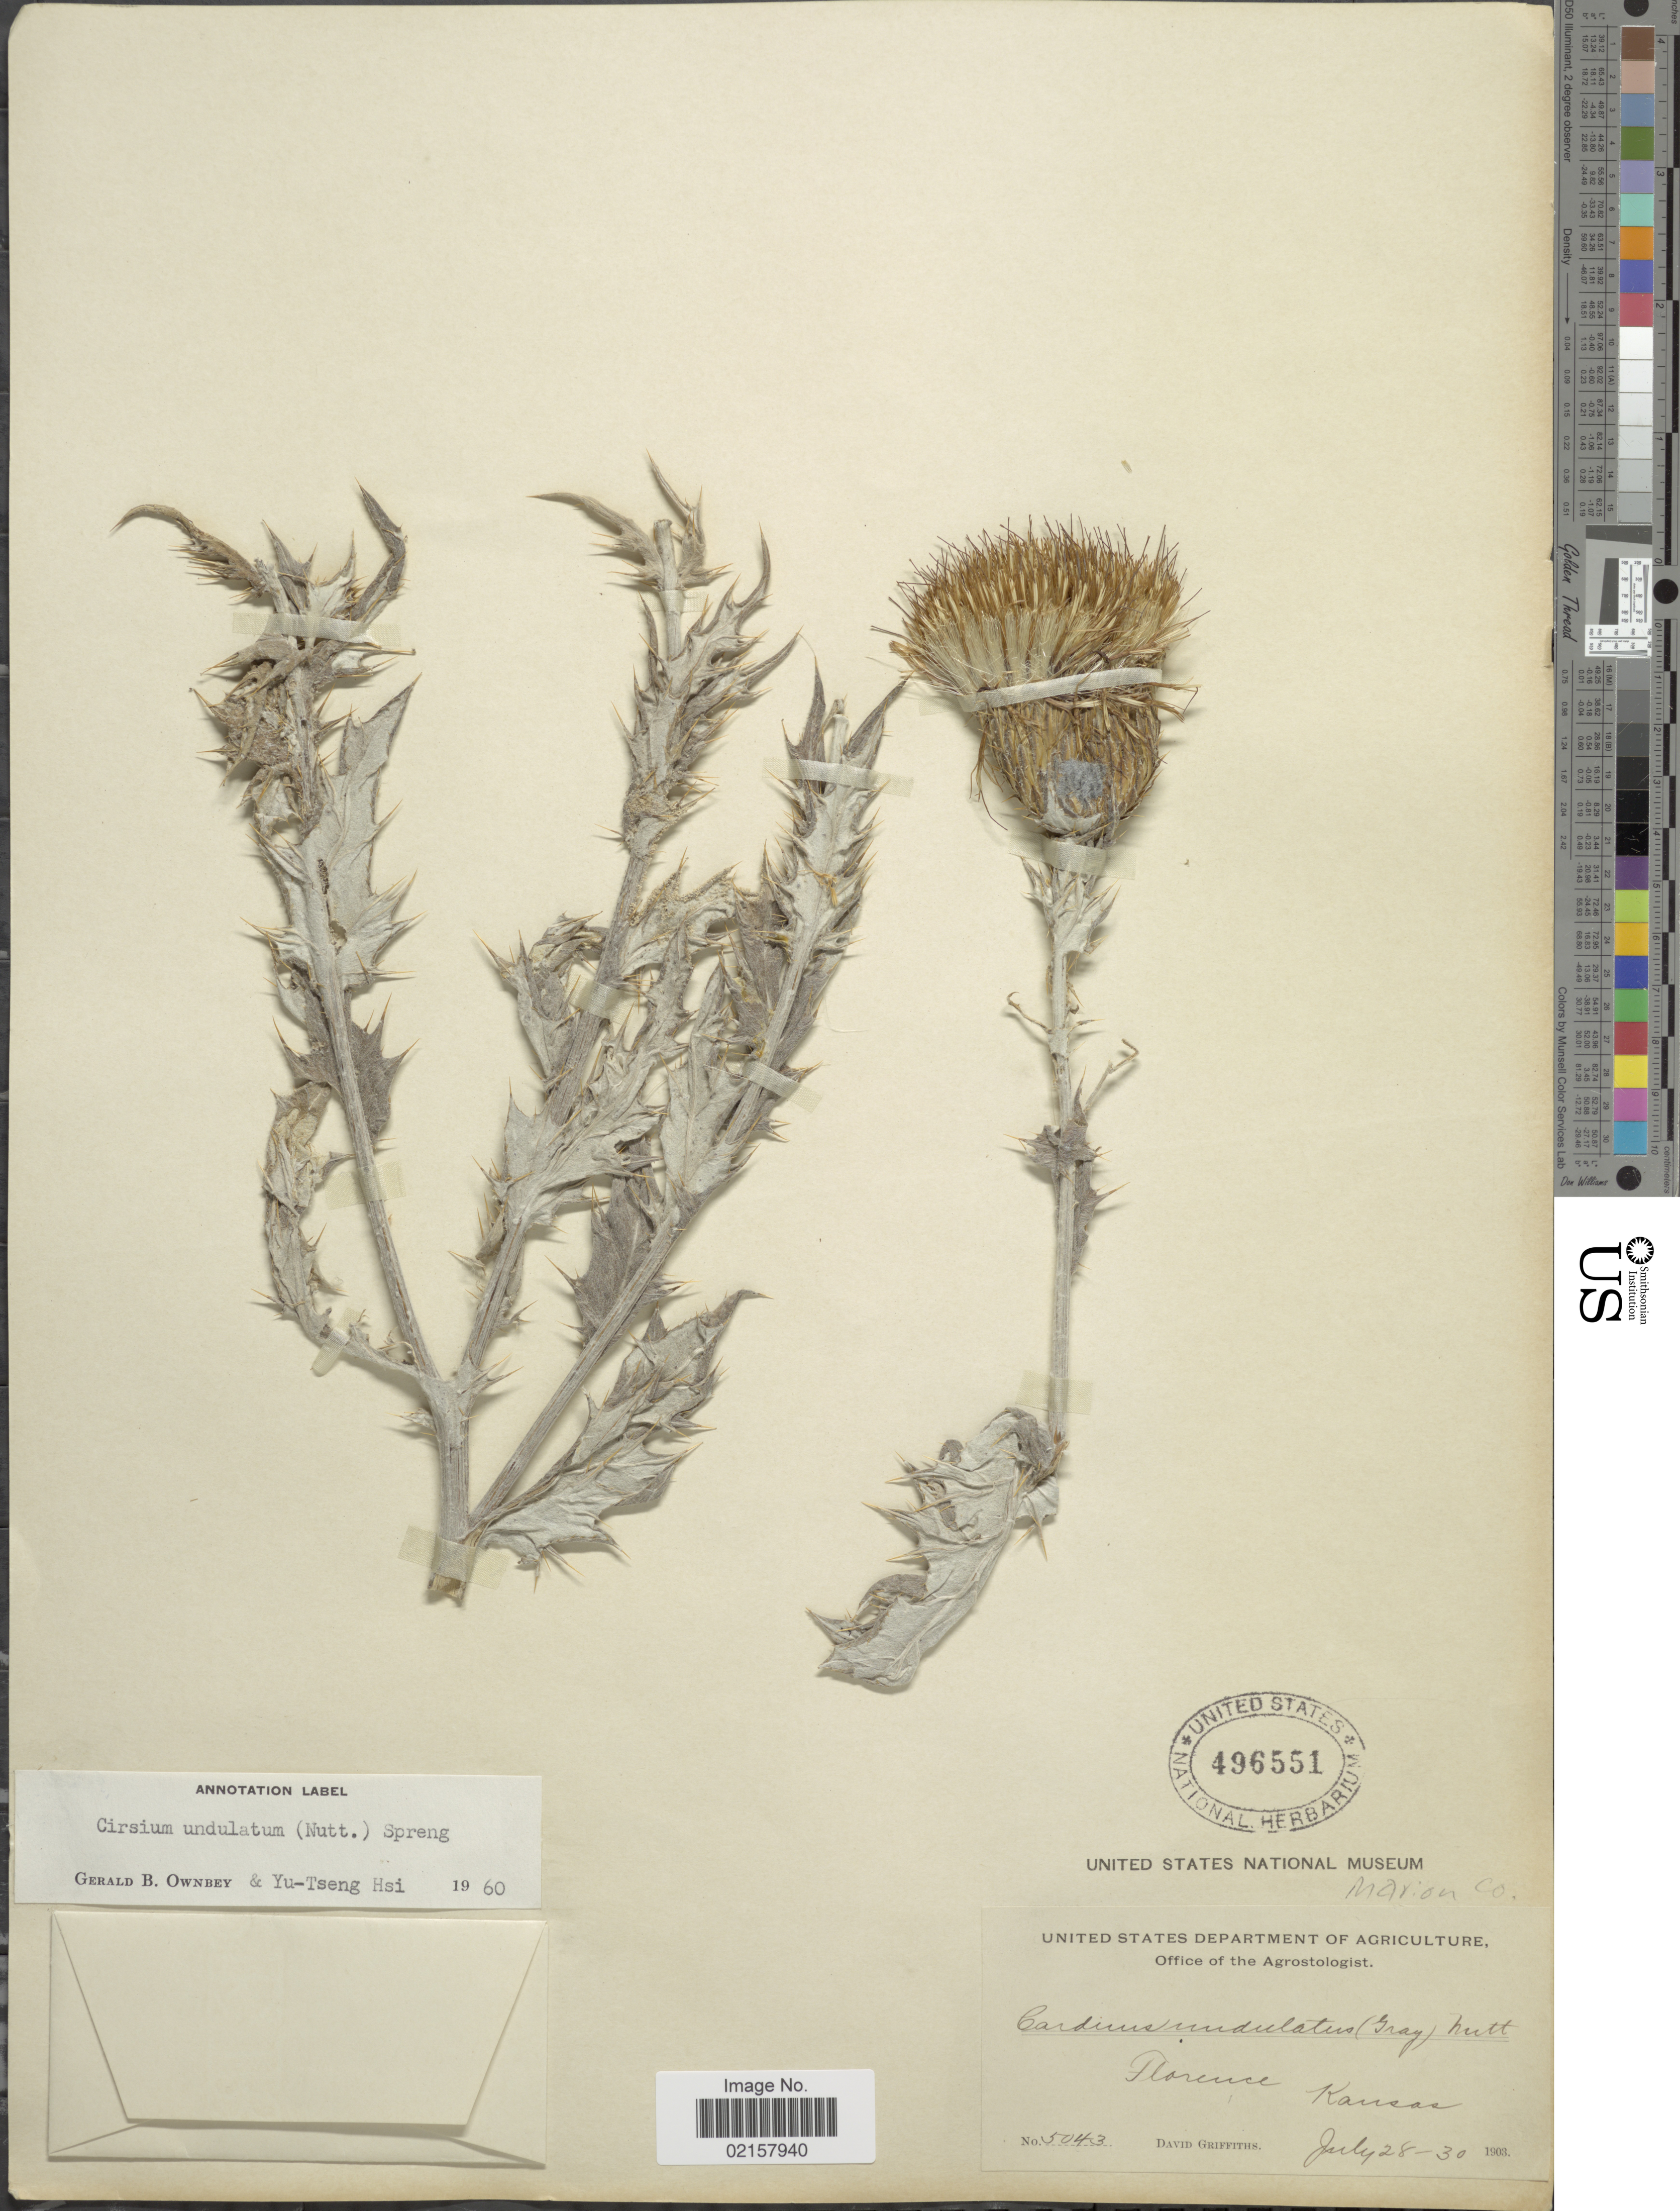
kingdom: Plantae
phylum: Tracheophyta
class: Magnoliopsida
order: Asterales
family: Asteraceae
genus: Cirsium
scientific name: Cirsium undulatum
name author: (Nutt.) Spreng.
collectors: D. Griffiths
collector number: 5043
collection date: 1903-07-28/1903-07-30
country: United States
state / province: Kansas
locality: Florence, Marion Co.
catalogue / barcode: US 496551